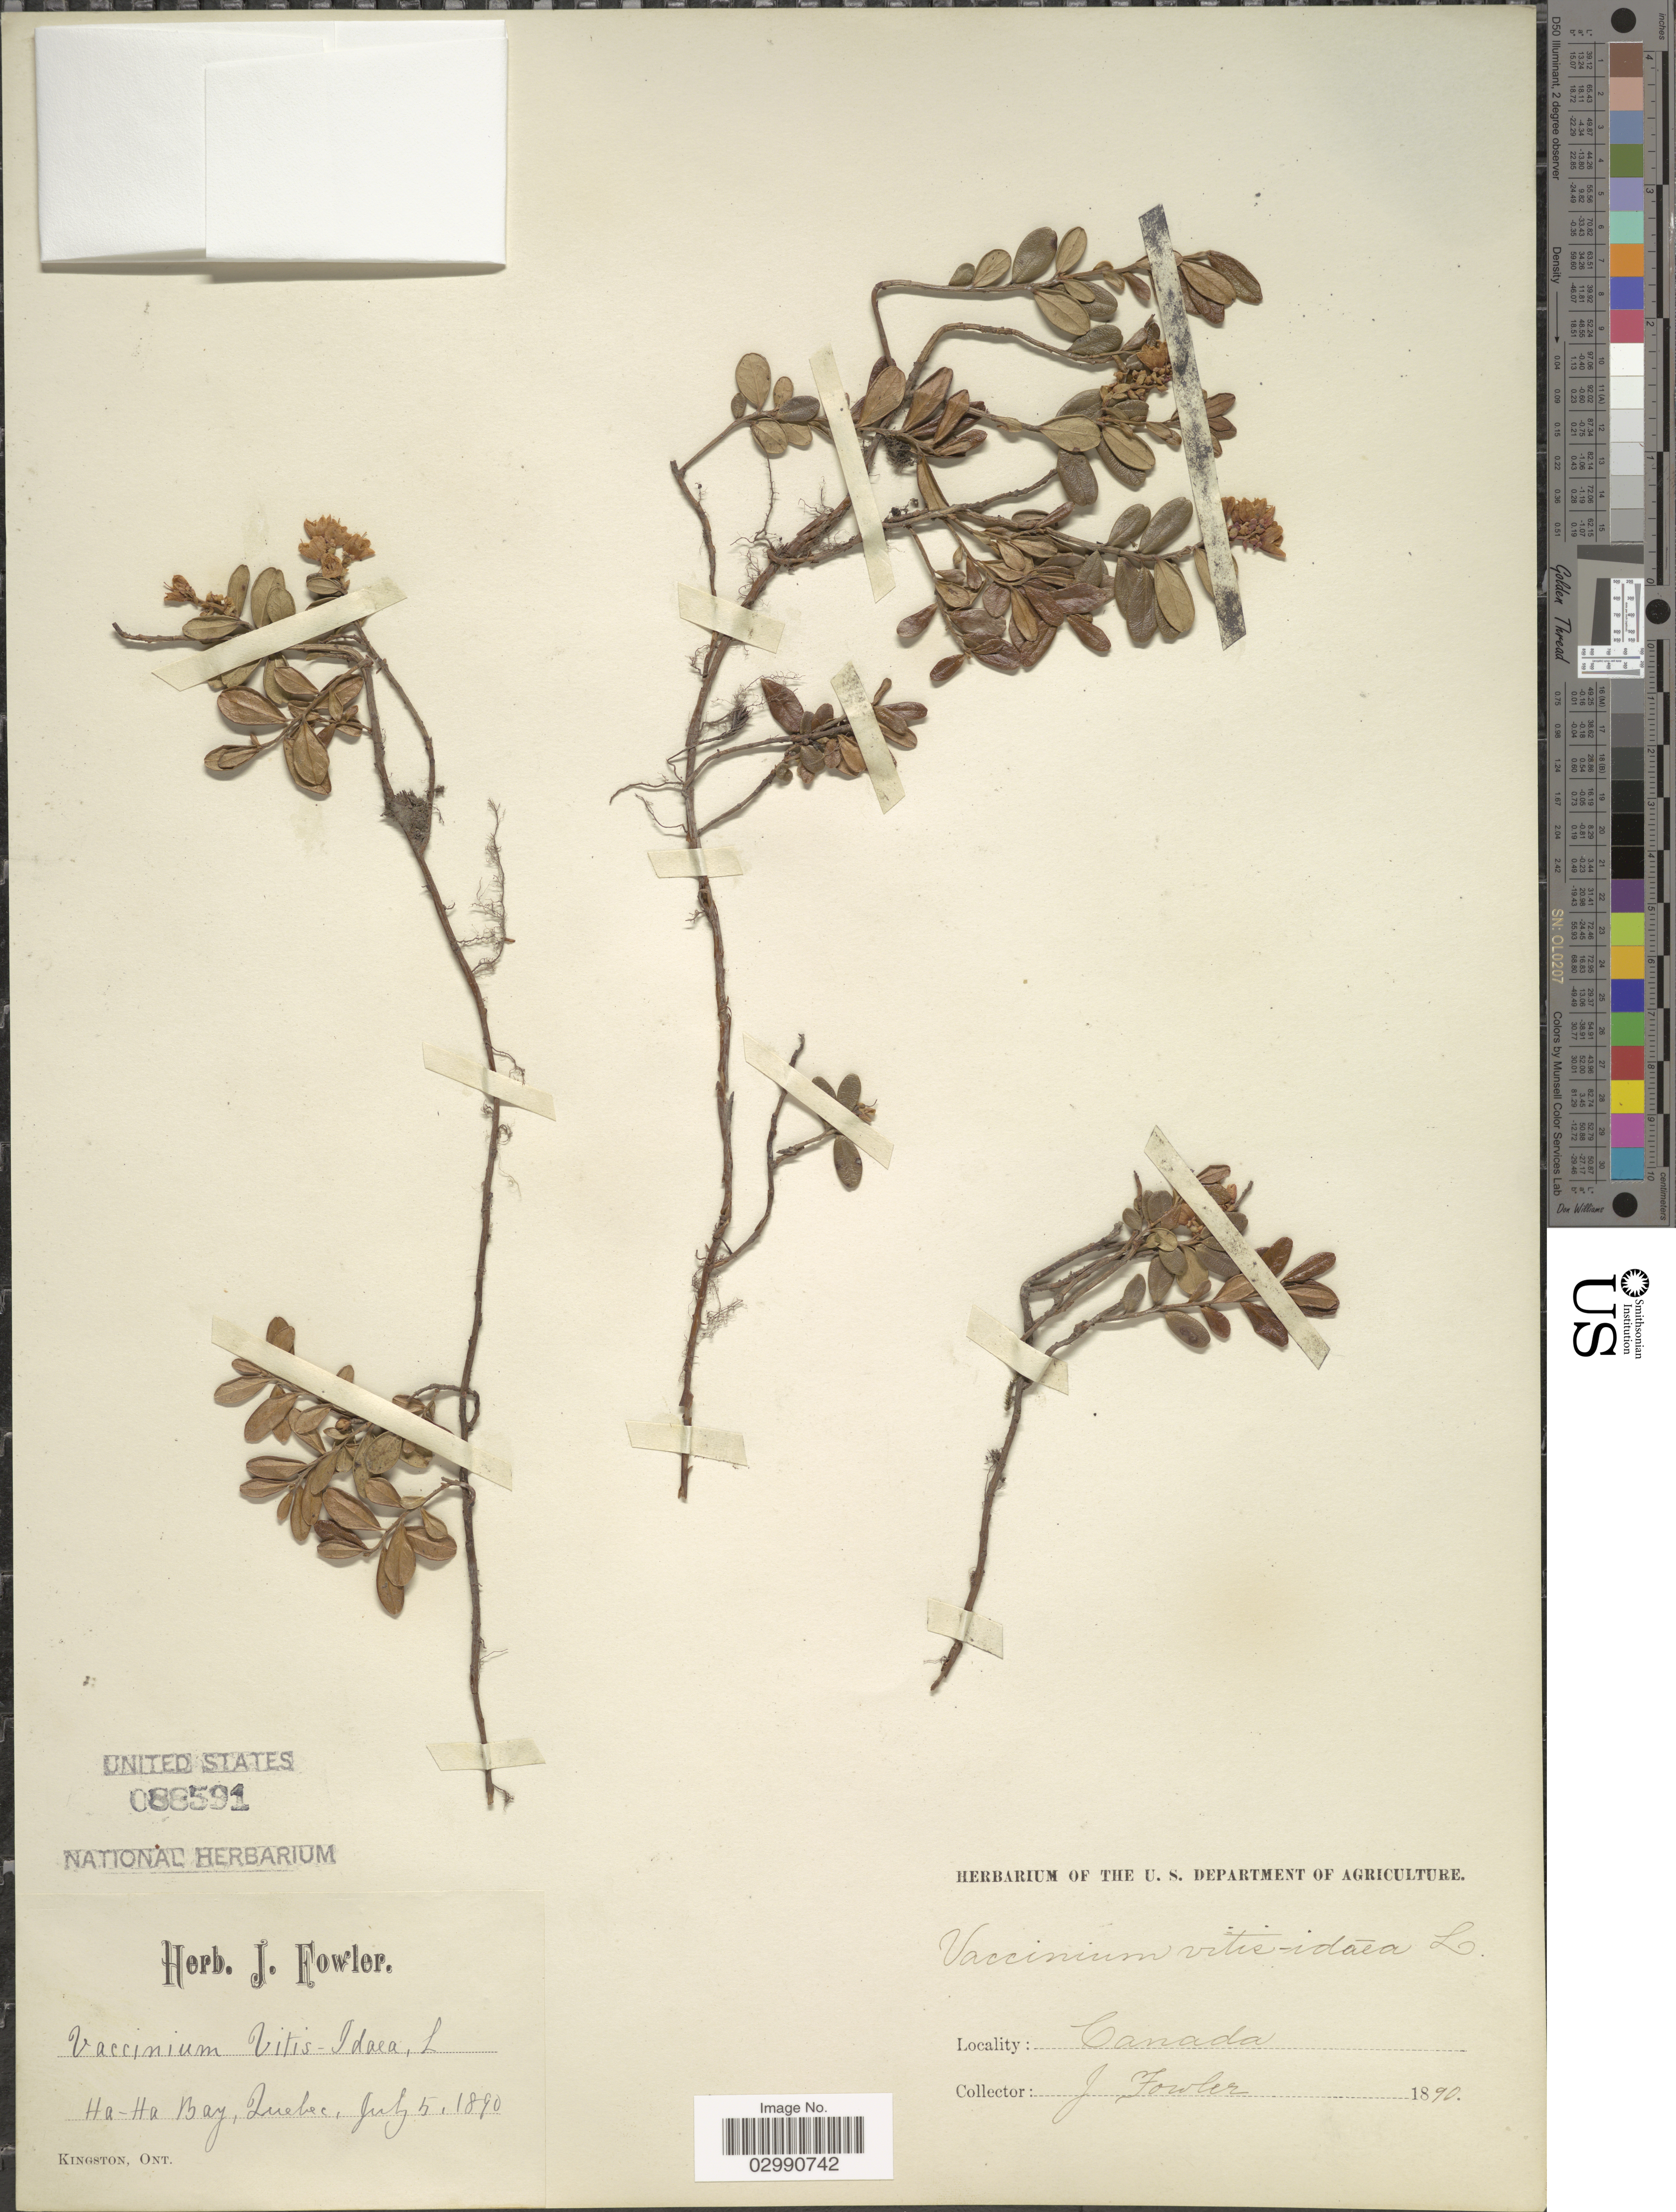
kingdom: Plantae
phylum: Tracheophyta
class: Magnoliopsida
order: Ericales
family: Ericaceae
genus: Vaccinium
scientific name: Vaccinium vitis-idaea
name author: L.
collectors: J. Fowler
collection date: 1890-07-05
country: Canada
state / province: Quebec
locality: Ha-Ha Bay, Quebec.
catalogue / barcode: US 88591